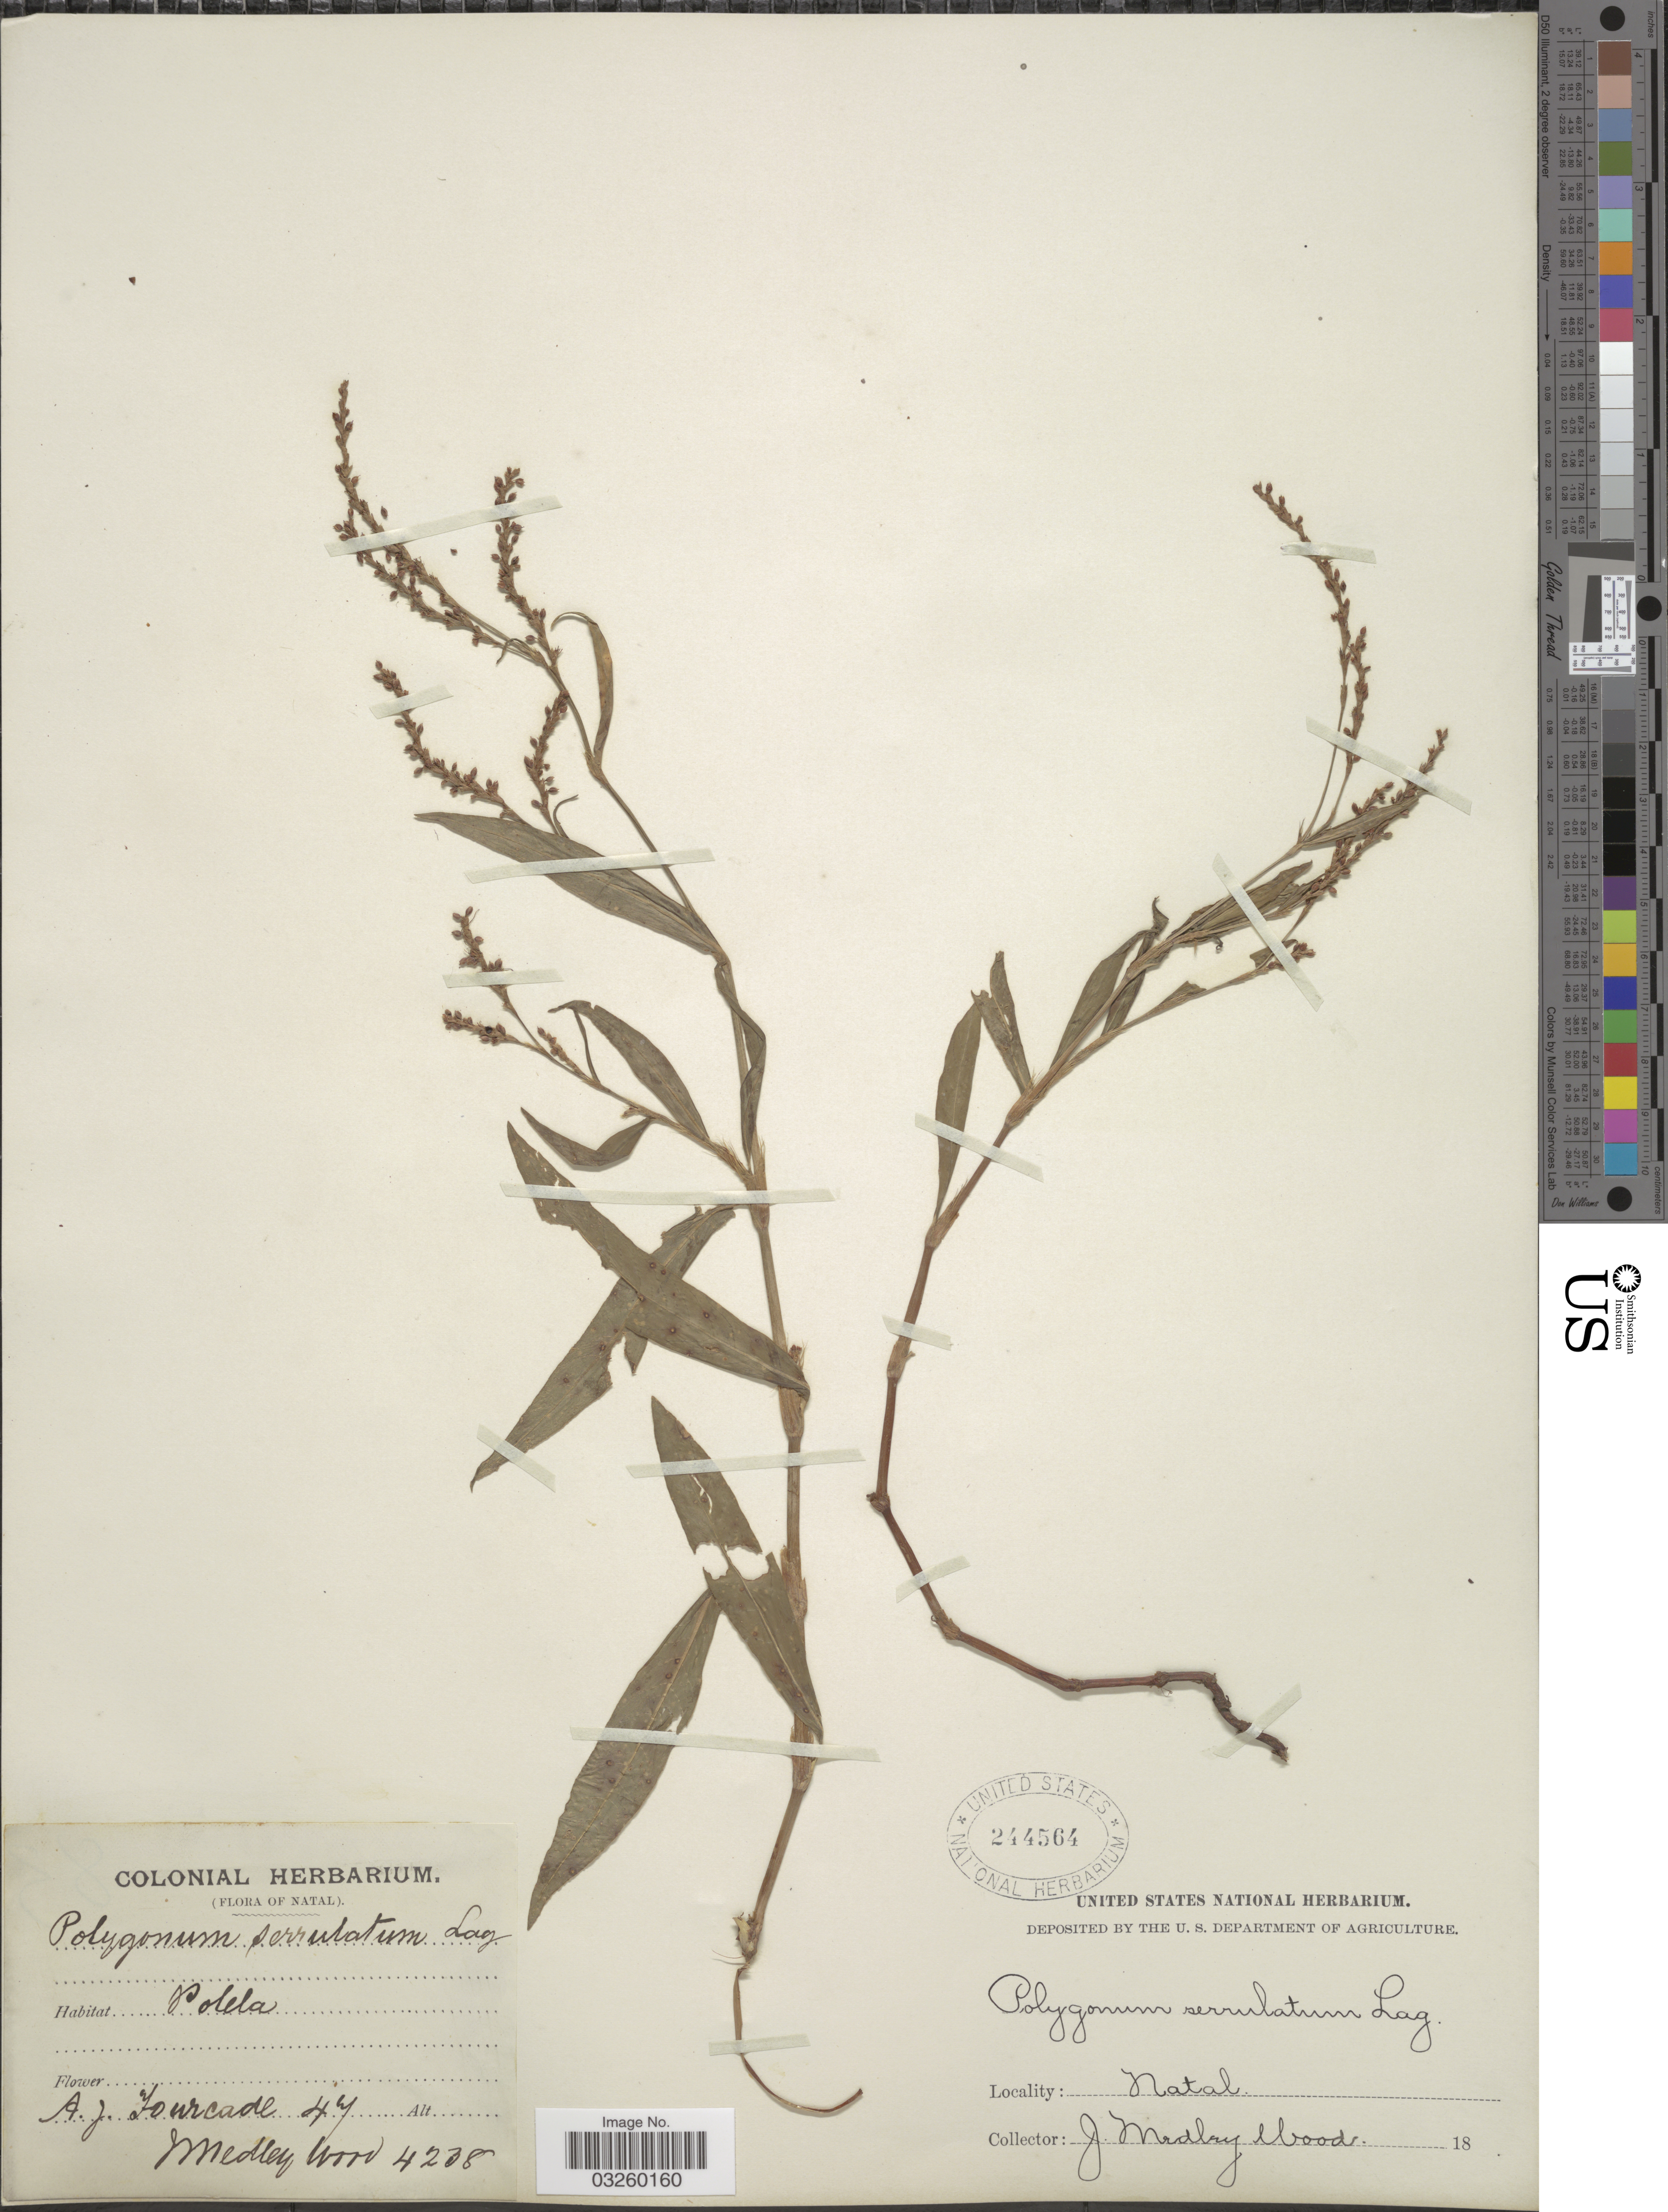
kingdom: Plantae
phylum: Tracheophyta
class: Magnoliopsida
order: Caryophyllales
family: Polygonaceae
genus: Polygonum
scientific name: Polygonum serrulatum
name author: Lag.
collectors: J. M. Wood & A. Fourcade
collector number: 4208/47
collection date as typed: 18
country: South Africa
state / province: KwaZulu-Natal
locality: Polela. Natal.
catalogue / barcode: US 244564